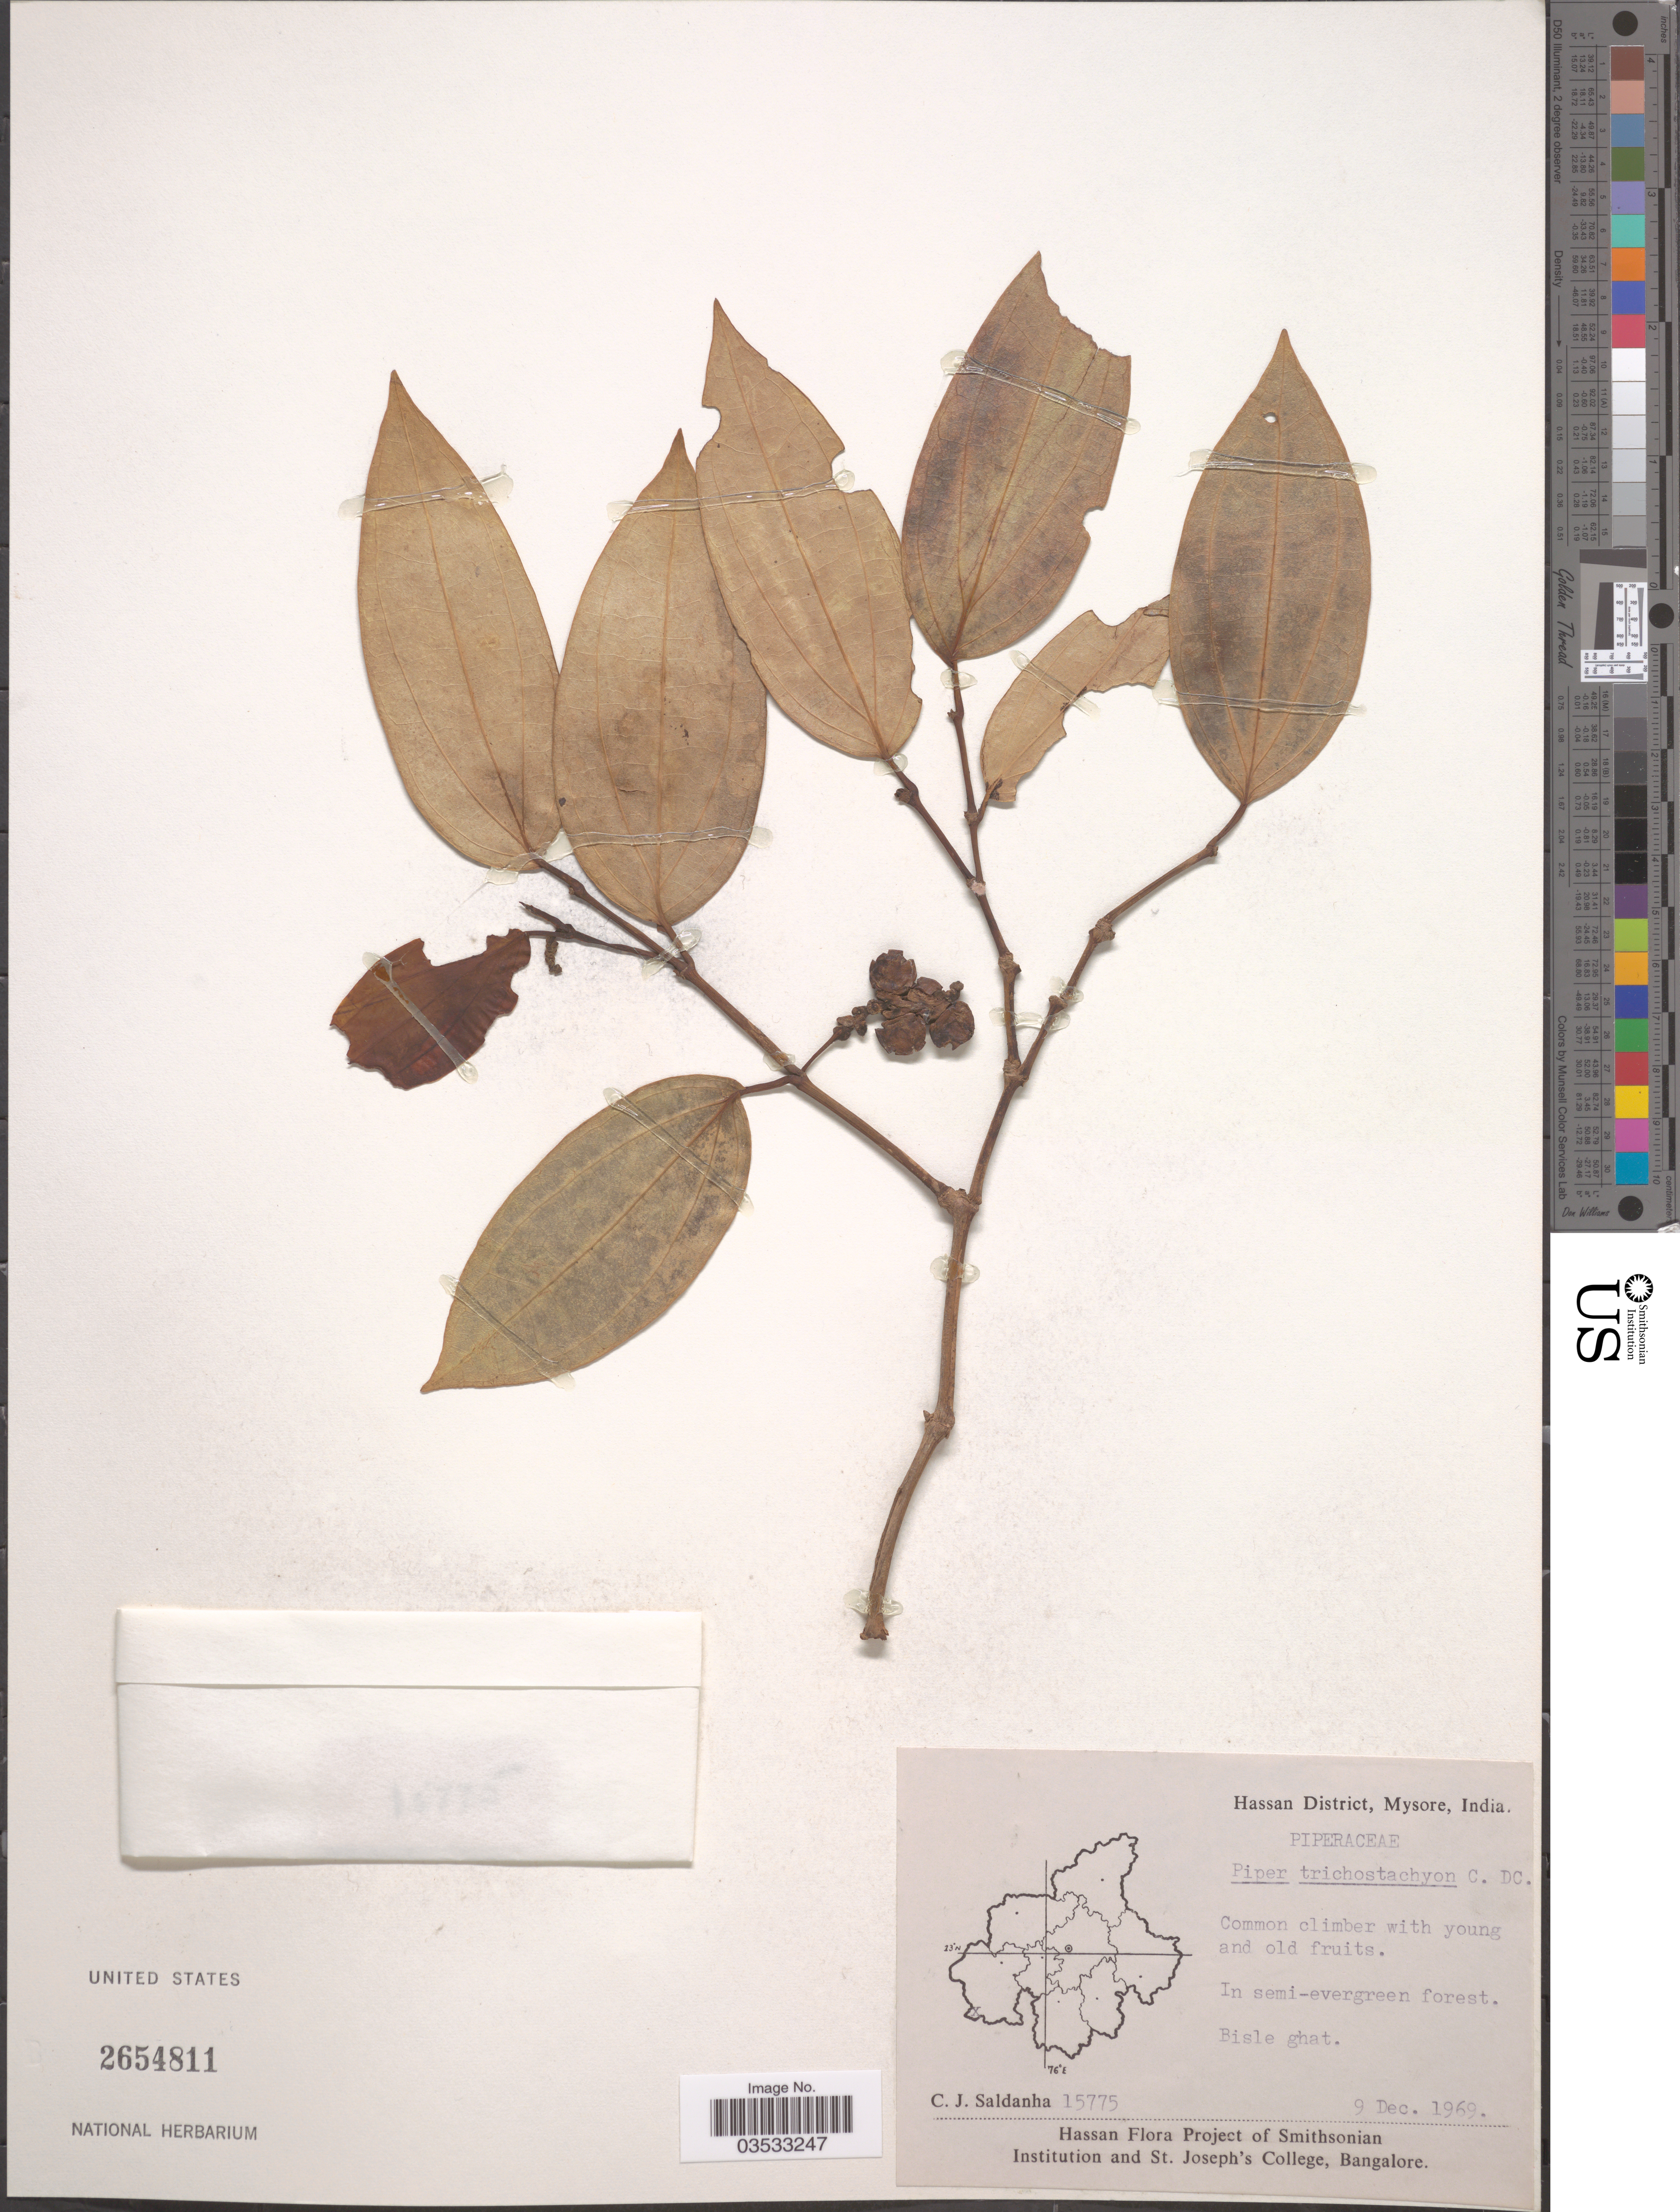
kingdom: Plantae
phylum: Tracheophyta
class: Magnoliopsida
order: Piperales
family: Piperaceae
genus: Piper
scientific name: Piper trichostachyon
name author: (Miq.) C. DC.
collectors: C. J. Saldanha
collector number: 15775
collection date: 1969-12-09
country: India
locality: Hassan District, Mysore. Bisle ghat.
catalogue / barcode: US 2654811